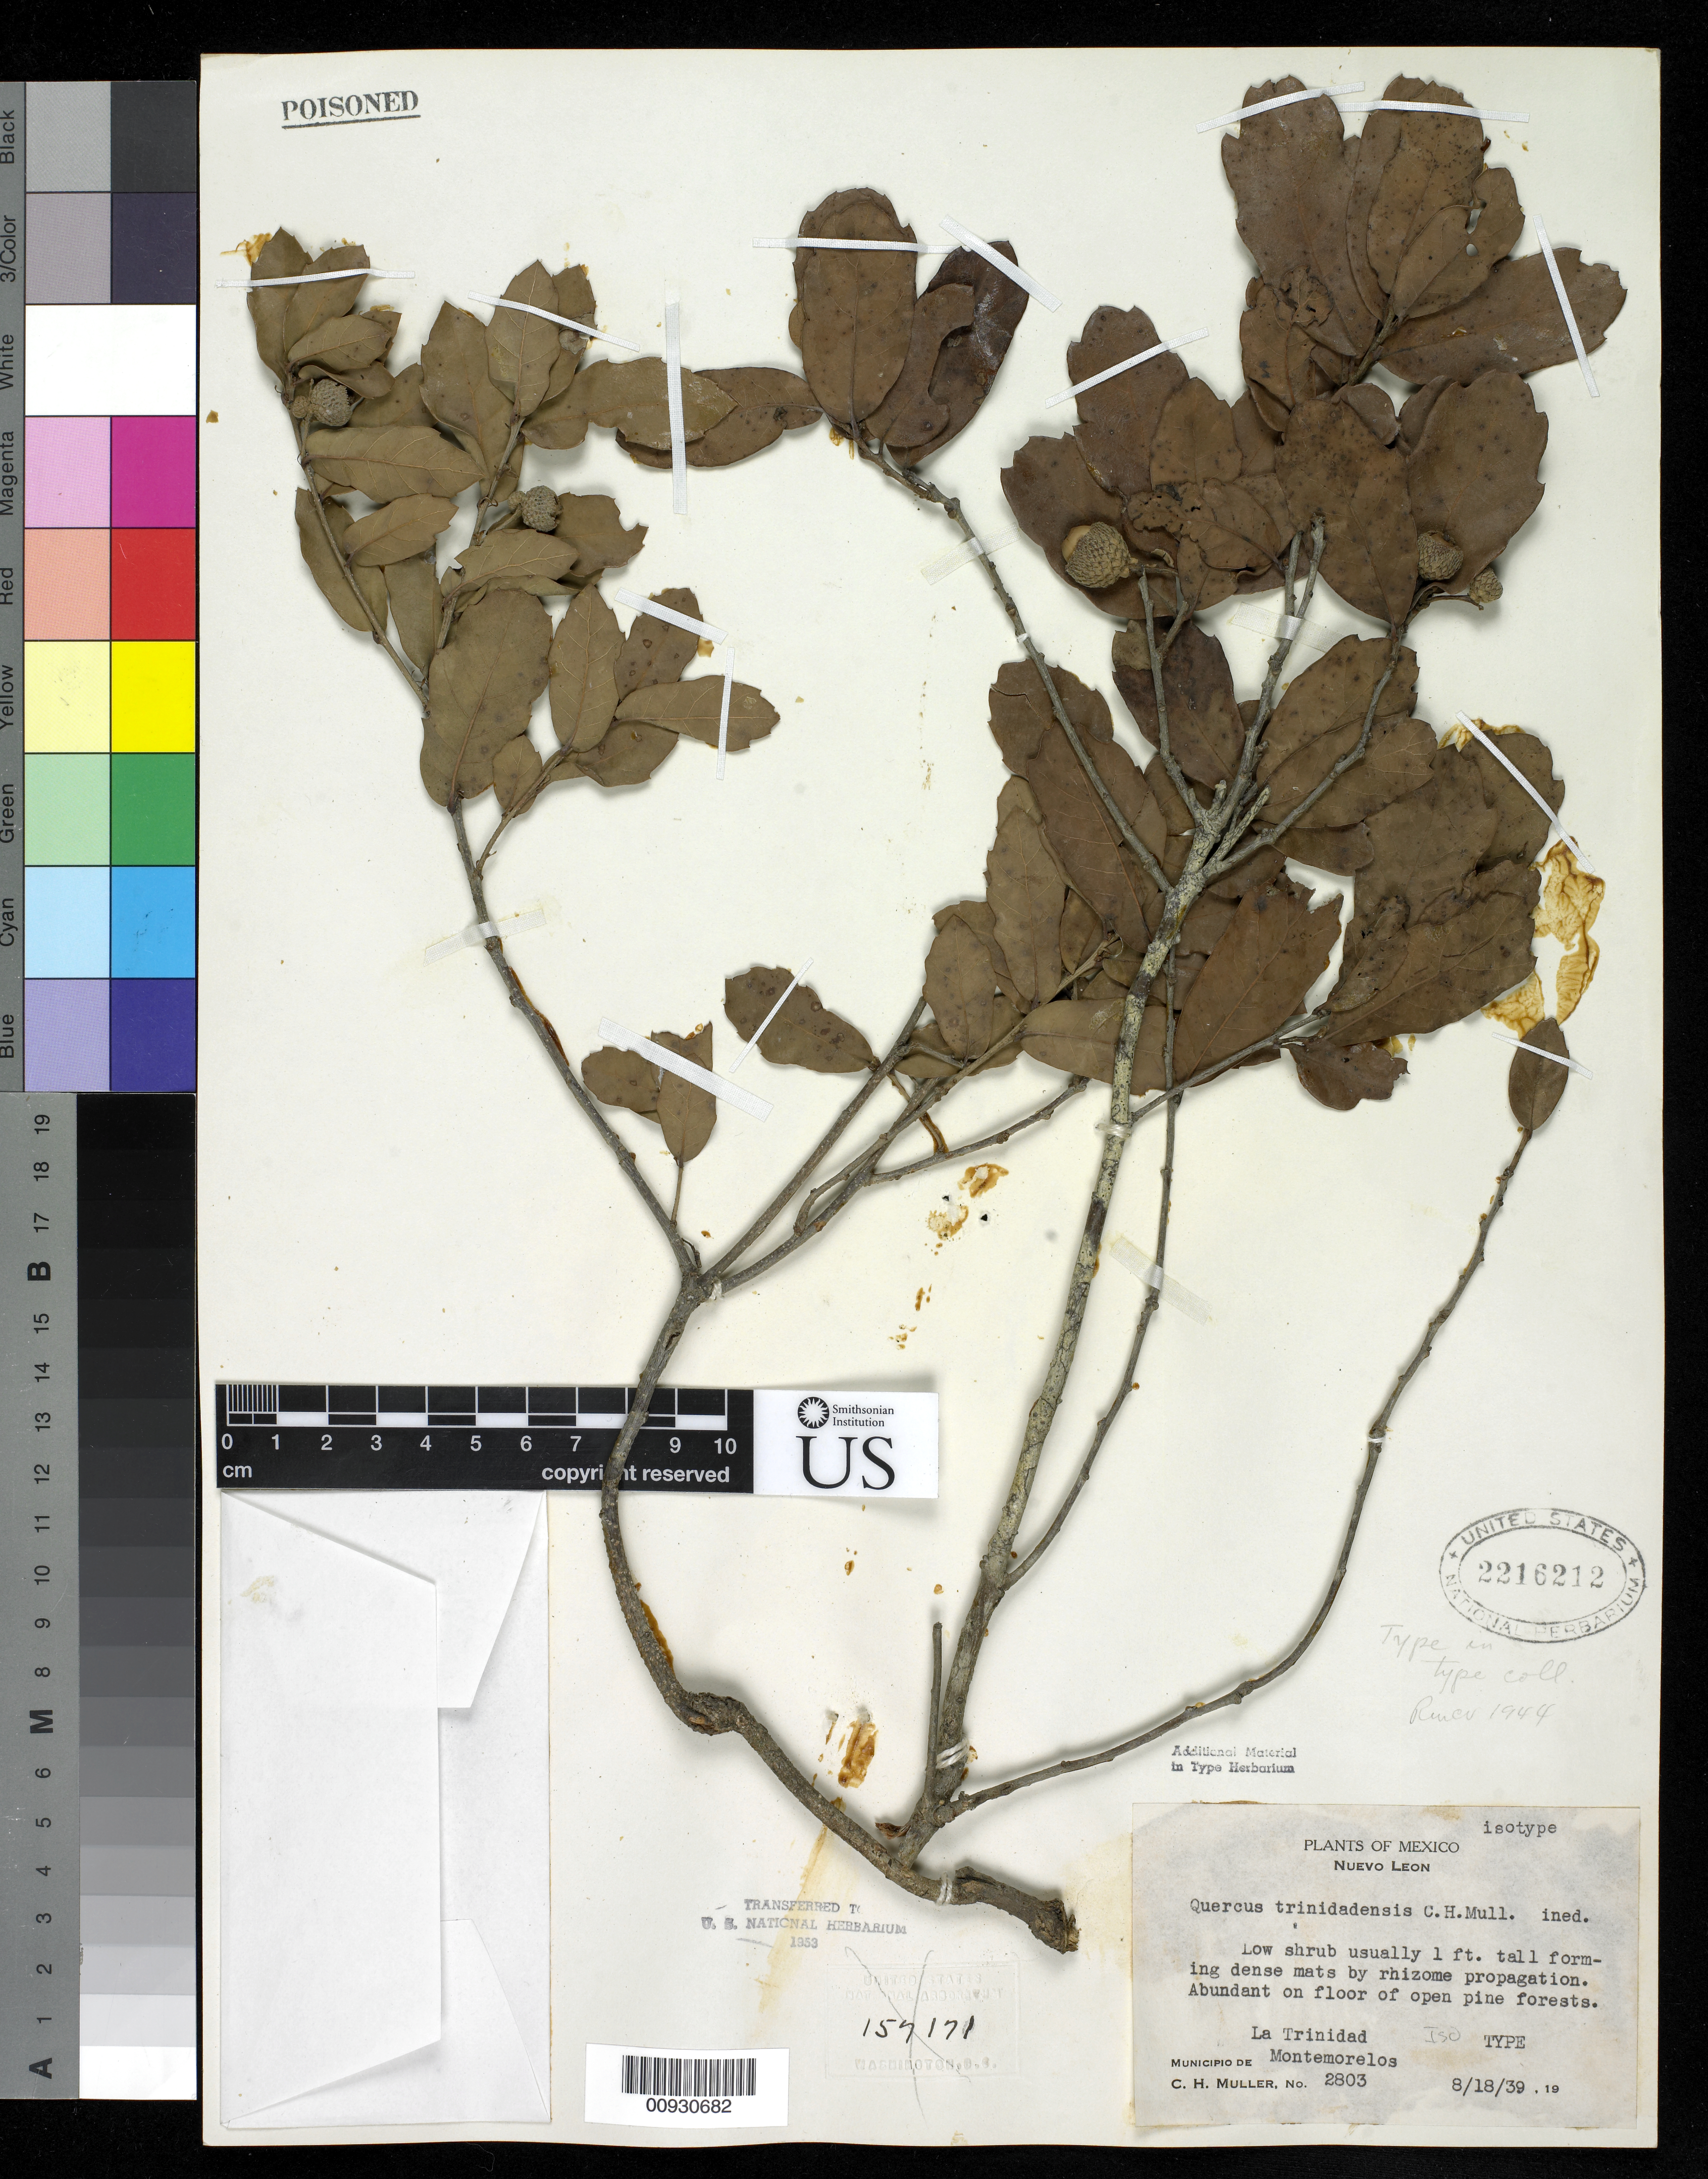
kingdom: Plantae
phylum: Tracheophyta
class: Magnoliopsida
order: Fagales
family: Fagaceae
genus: Quercus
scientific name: Quercus trinidadensis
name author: C.H. Mull.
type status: Isotype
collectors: C. H. Muller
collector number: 2803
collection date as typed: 18 Aug 1939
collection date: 1939-08-18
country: Mexico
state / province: Nuevo León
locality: Montemoraloa. La Trinidad.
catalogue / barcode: US 2216212